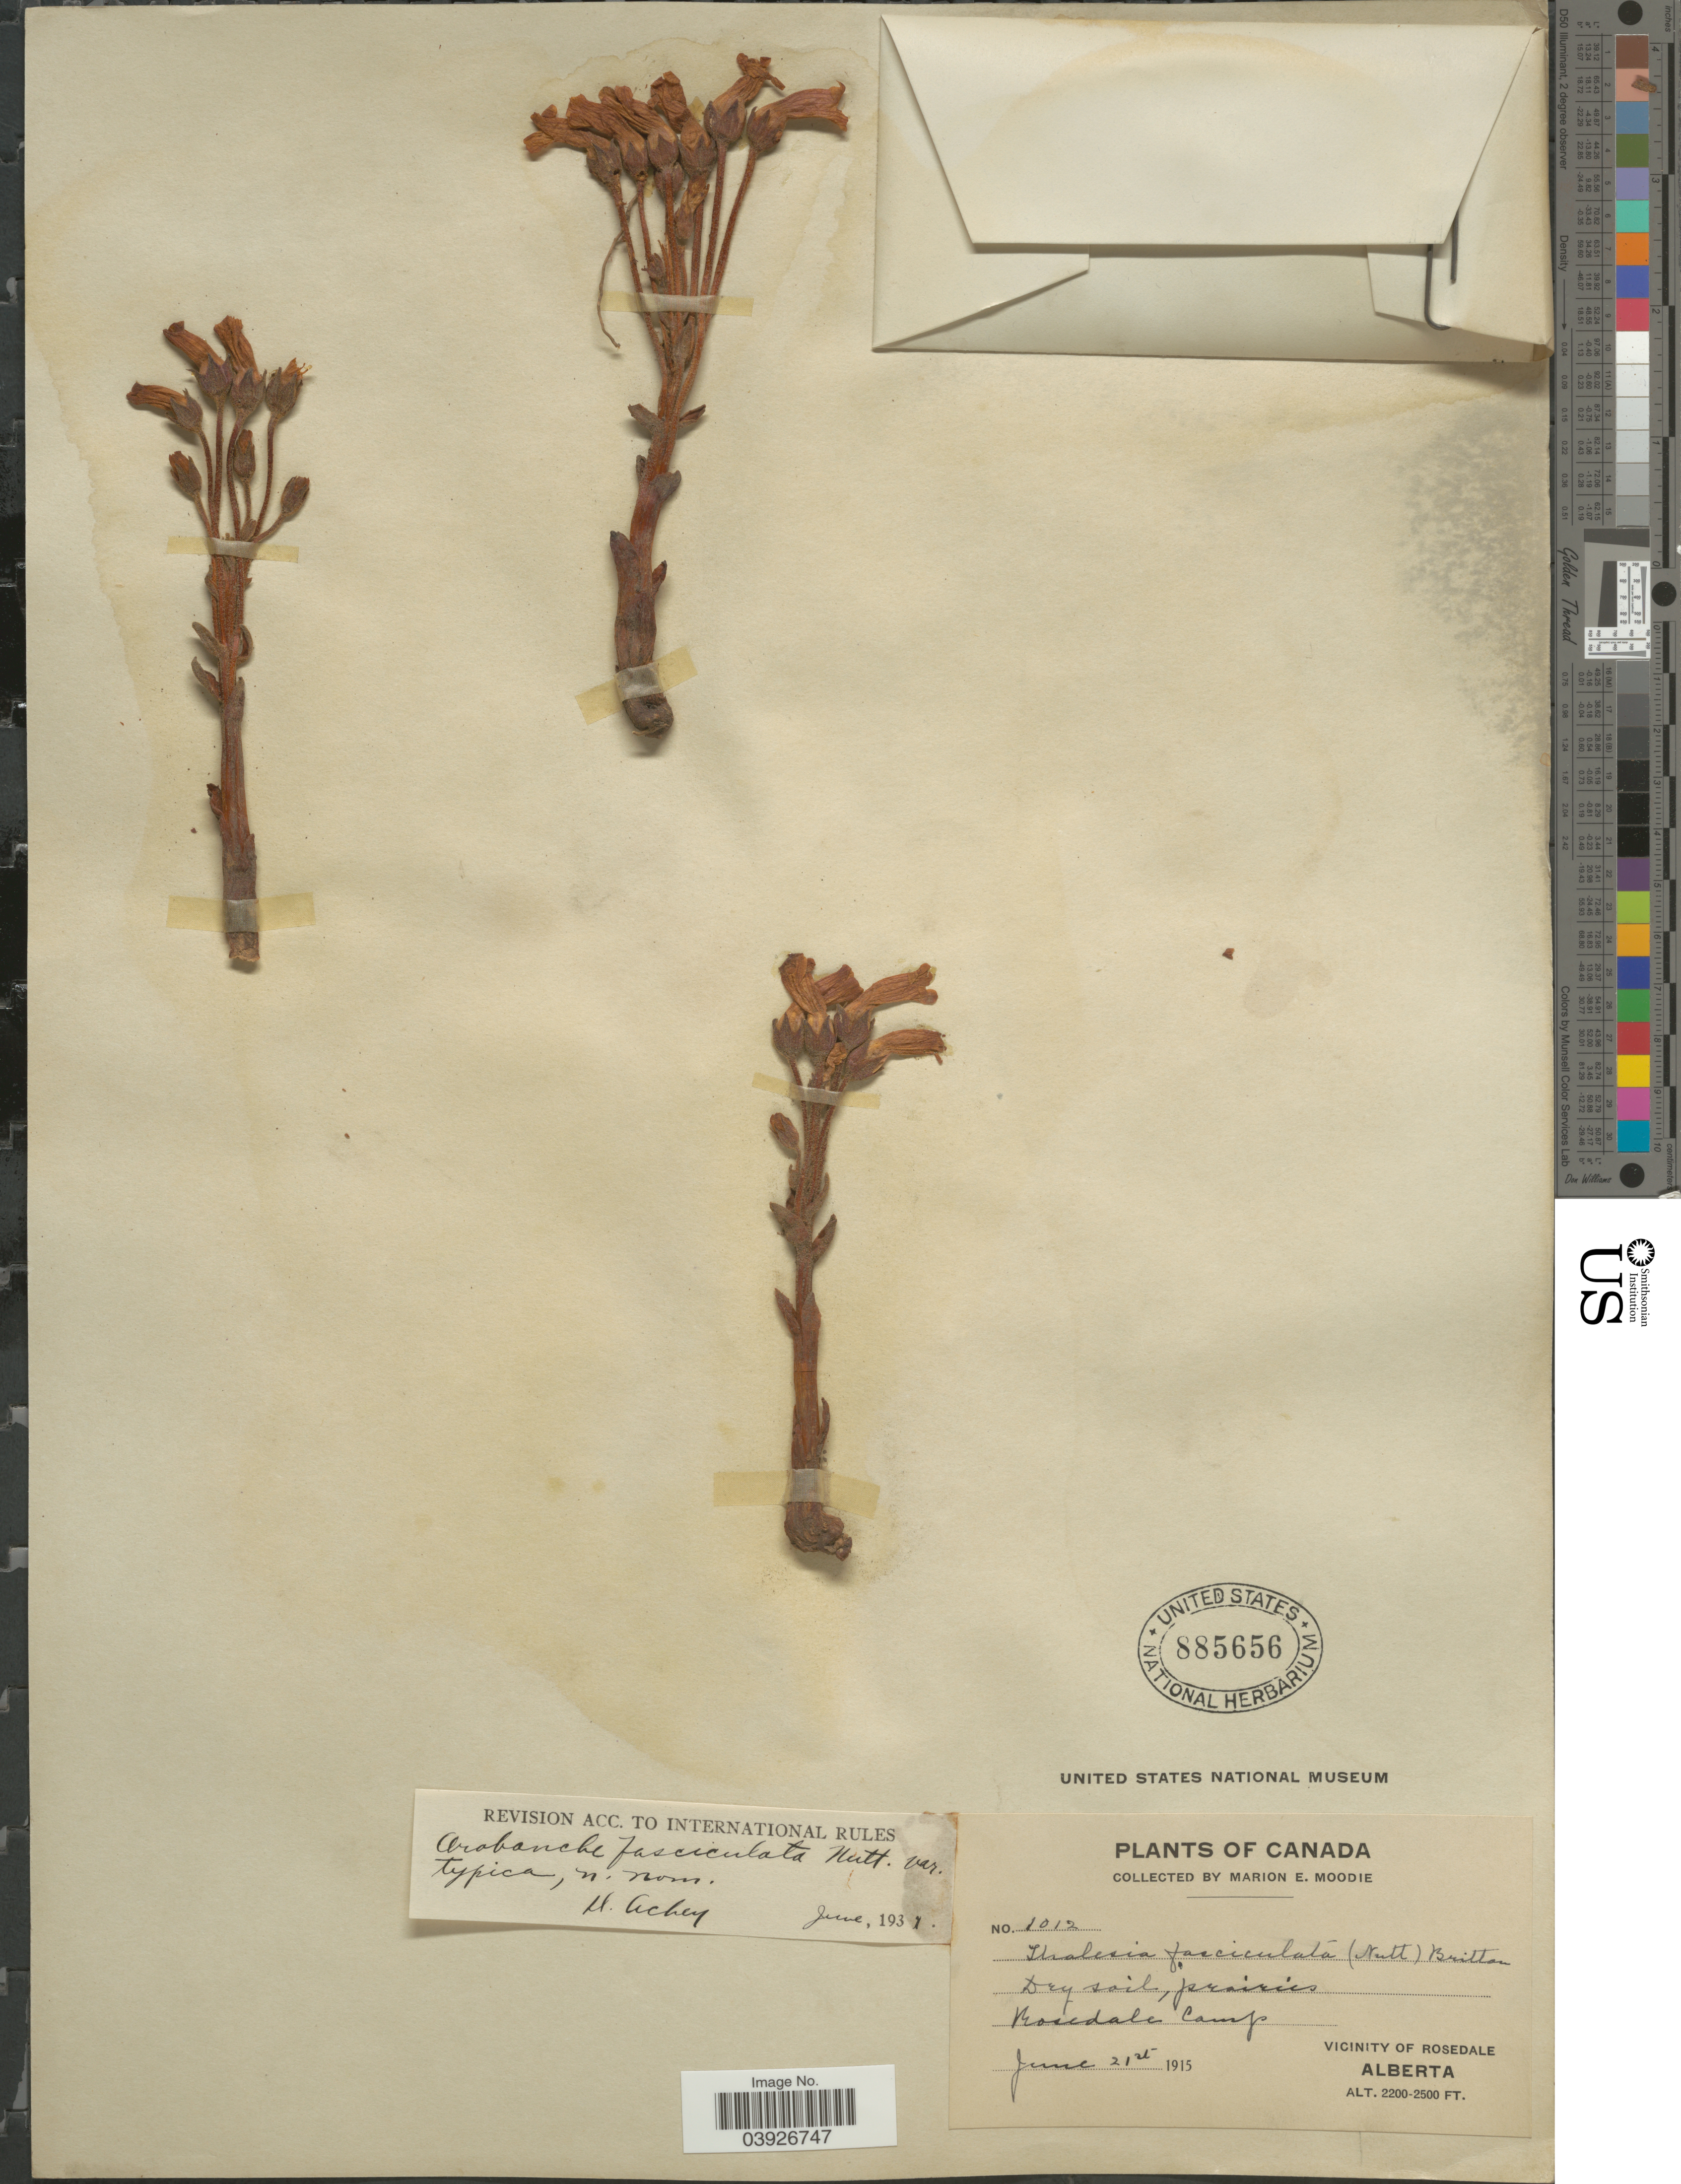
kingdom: Plantae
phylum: Tracheophyta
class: Magnoliopsida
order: Lamiales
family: Orobanchaceae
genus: Aphyllon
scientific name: Aphyllon fasciculatum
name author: (Nutt.) Torr. & A. Gray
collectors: M. E. Moodie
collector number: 1012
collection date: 1915-06-21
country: Canada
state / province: Alberta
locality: Rosedale Camp. Vicinity of Rosedale.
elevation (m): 671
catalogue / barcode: US 885656